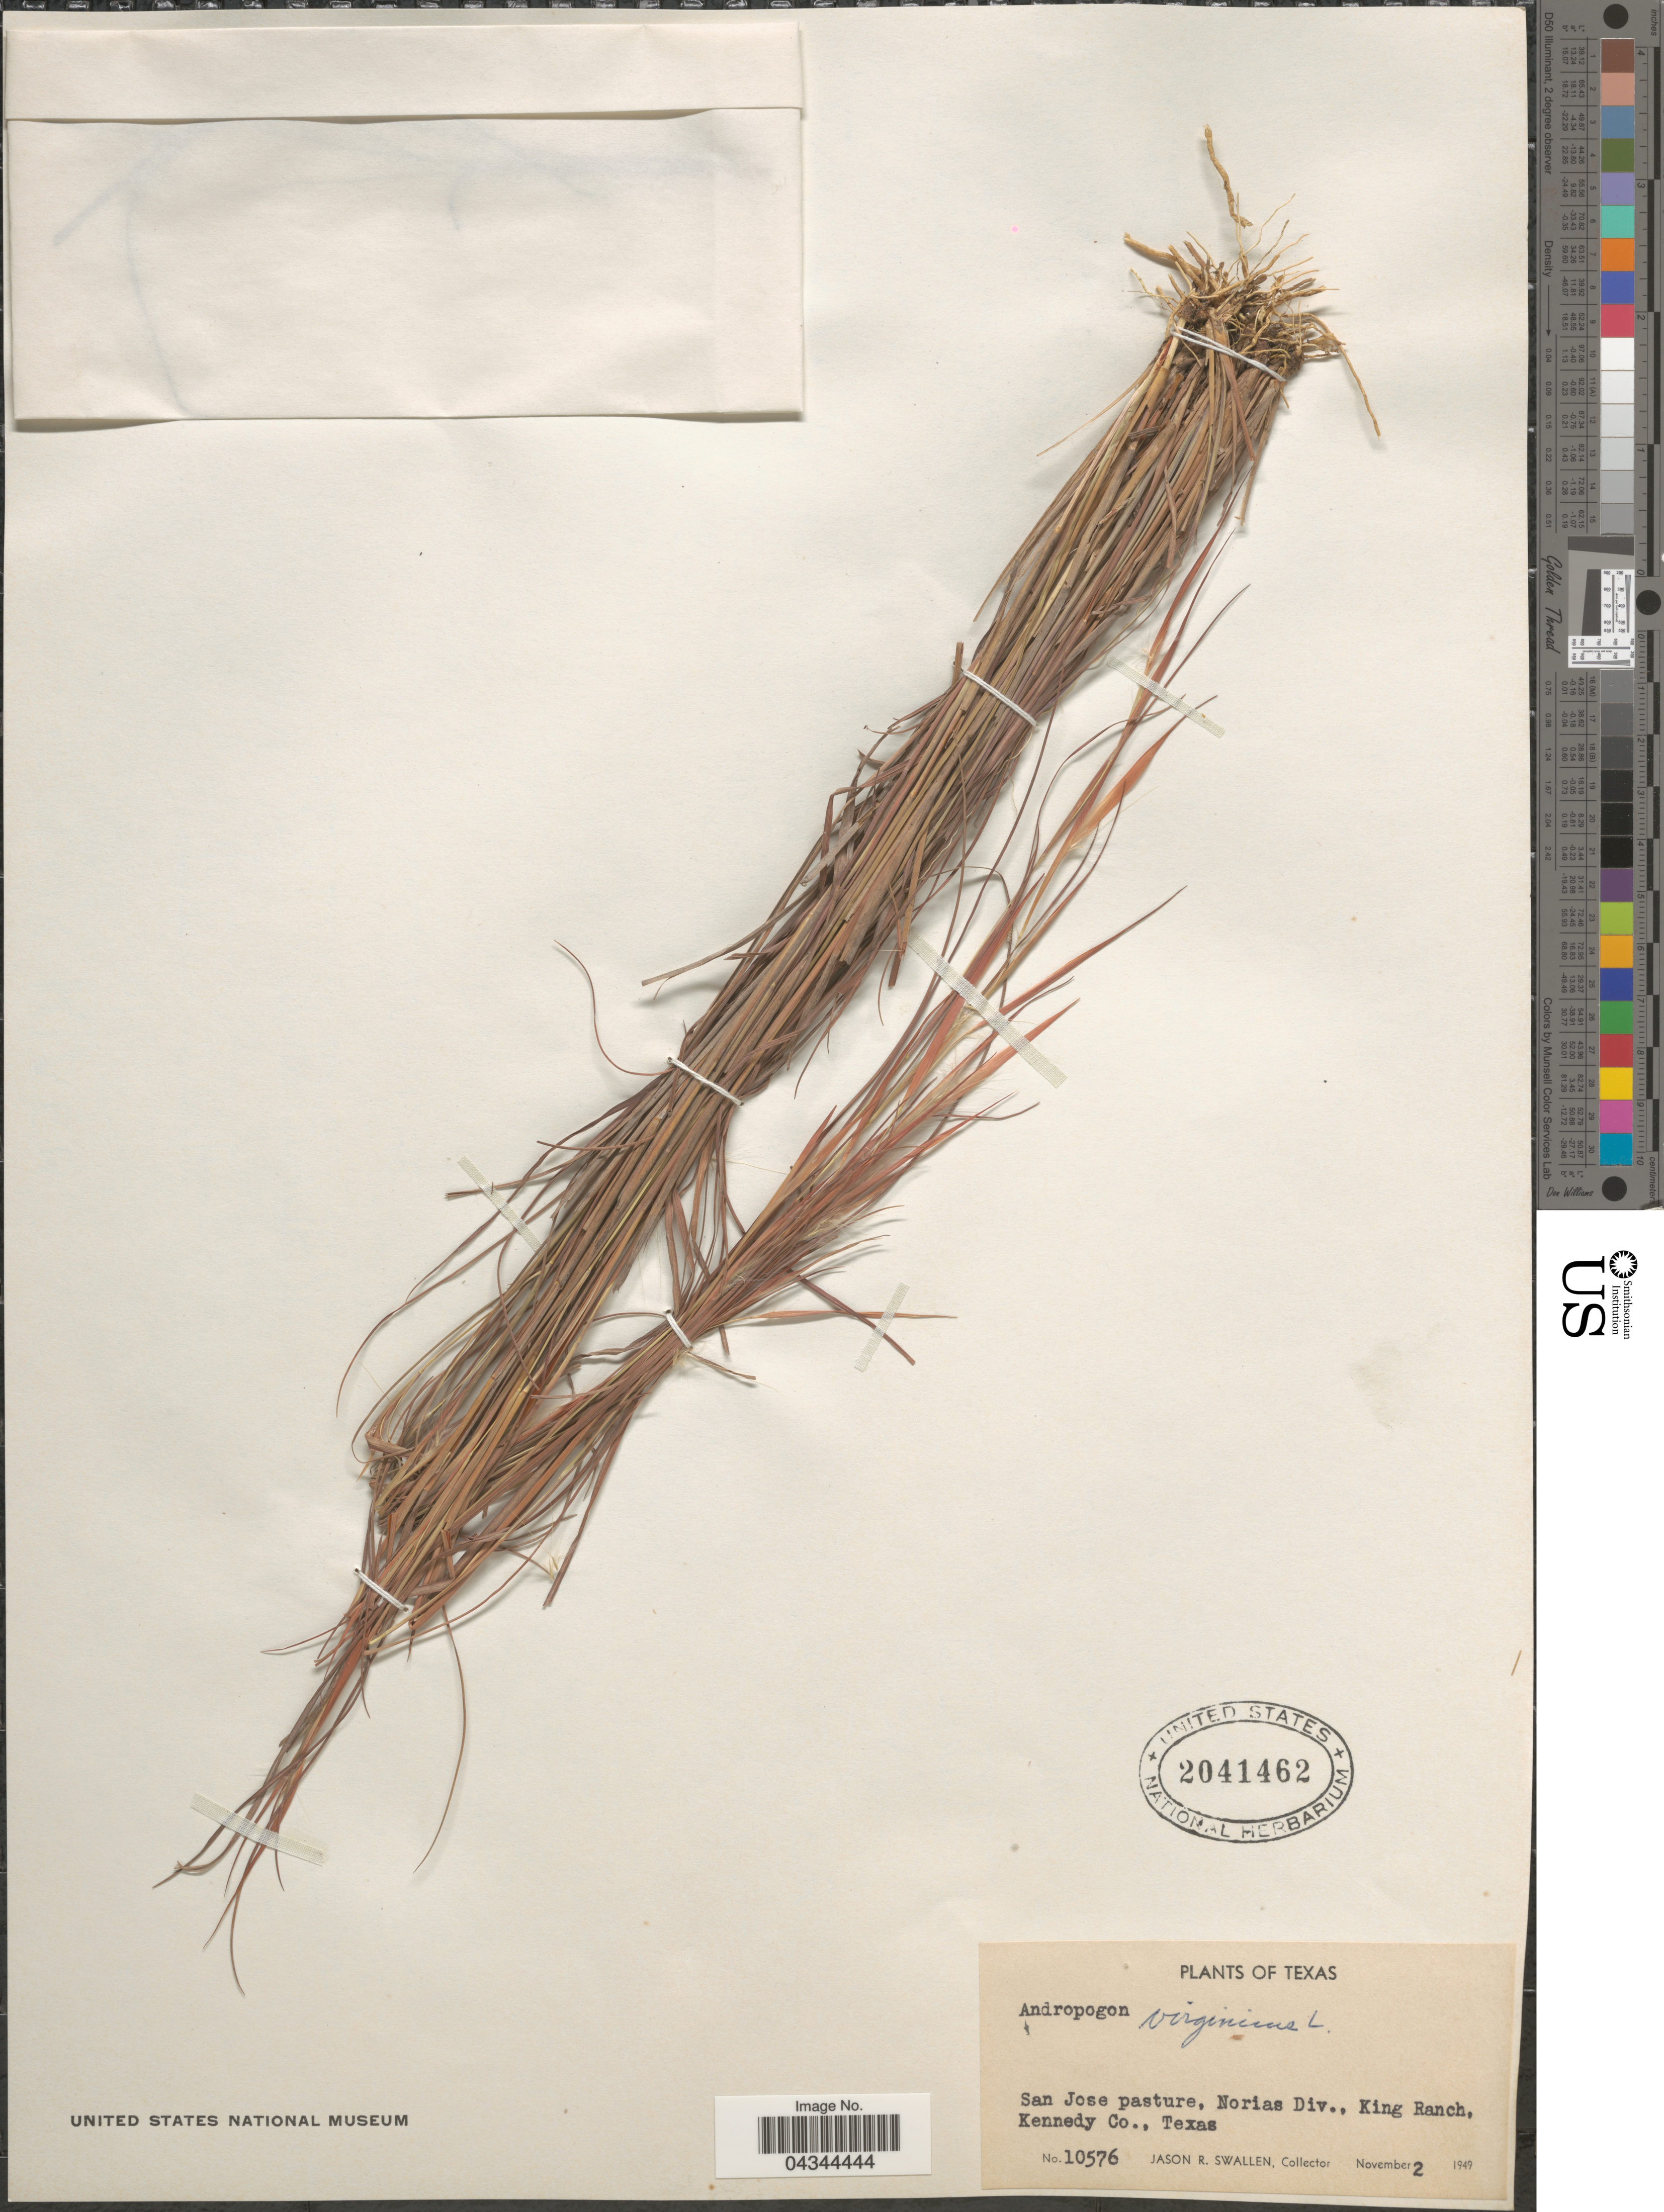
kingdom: Plantae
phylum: Tracheophyta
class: Liliopsida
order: Poales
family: Poaceae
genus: Andropogon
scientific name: Andropogon virginicus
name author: L.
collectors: J. R. Swallen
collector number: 10576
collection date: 1949-11-02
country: United States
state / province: Texas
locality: San Jose pasture, Norias Div., King Ranch, Kennedy Co.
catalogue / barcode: US 2041462